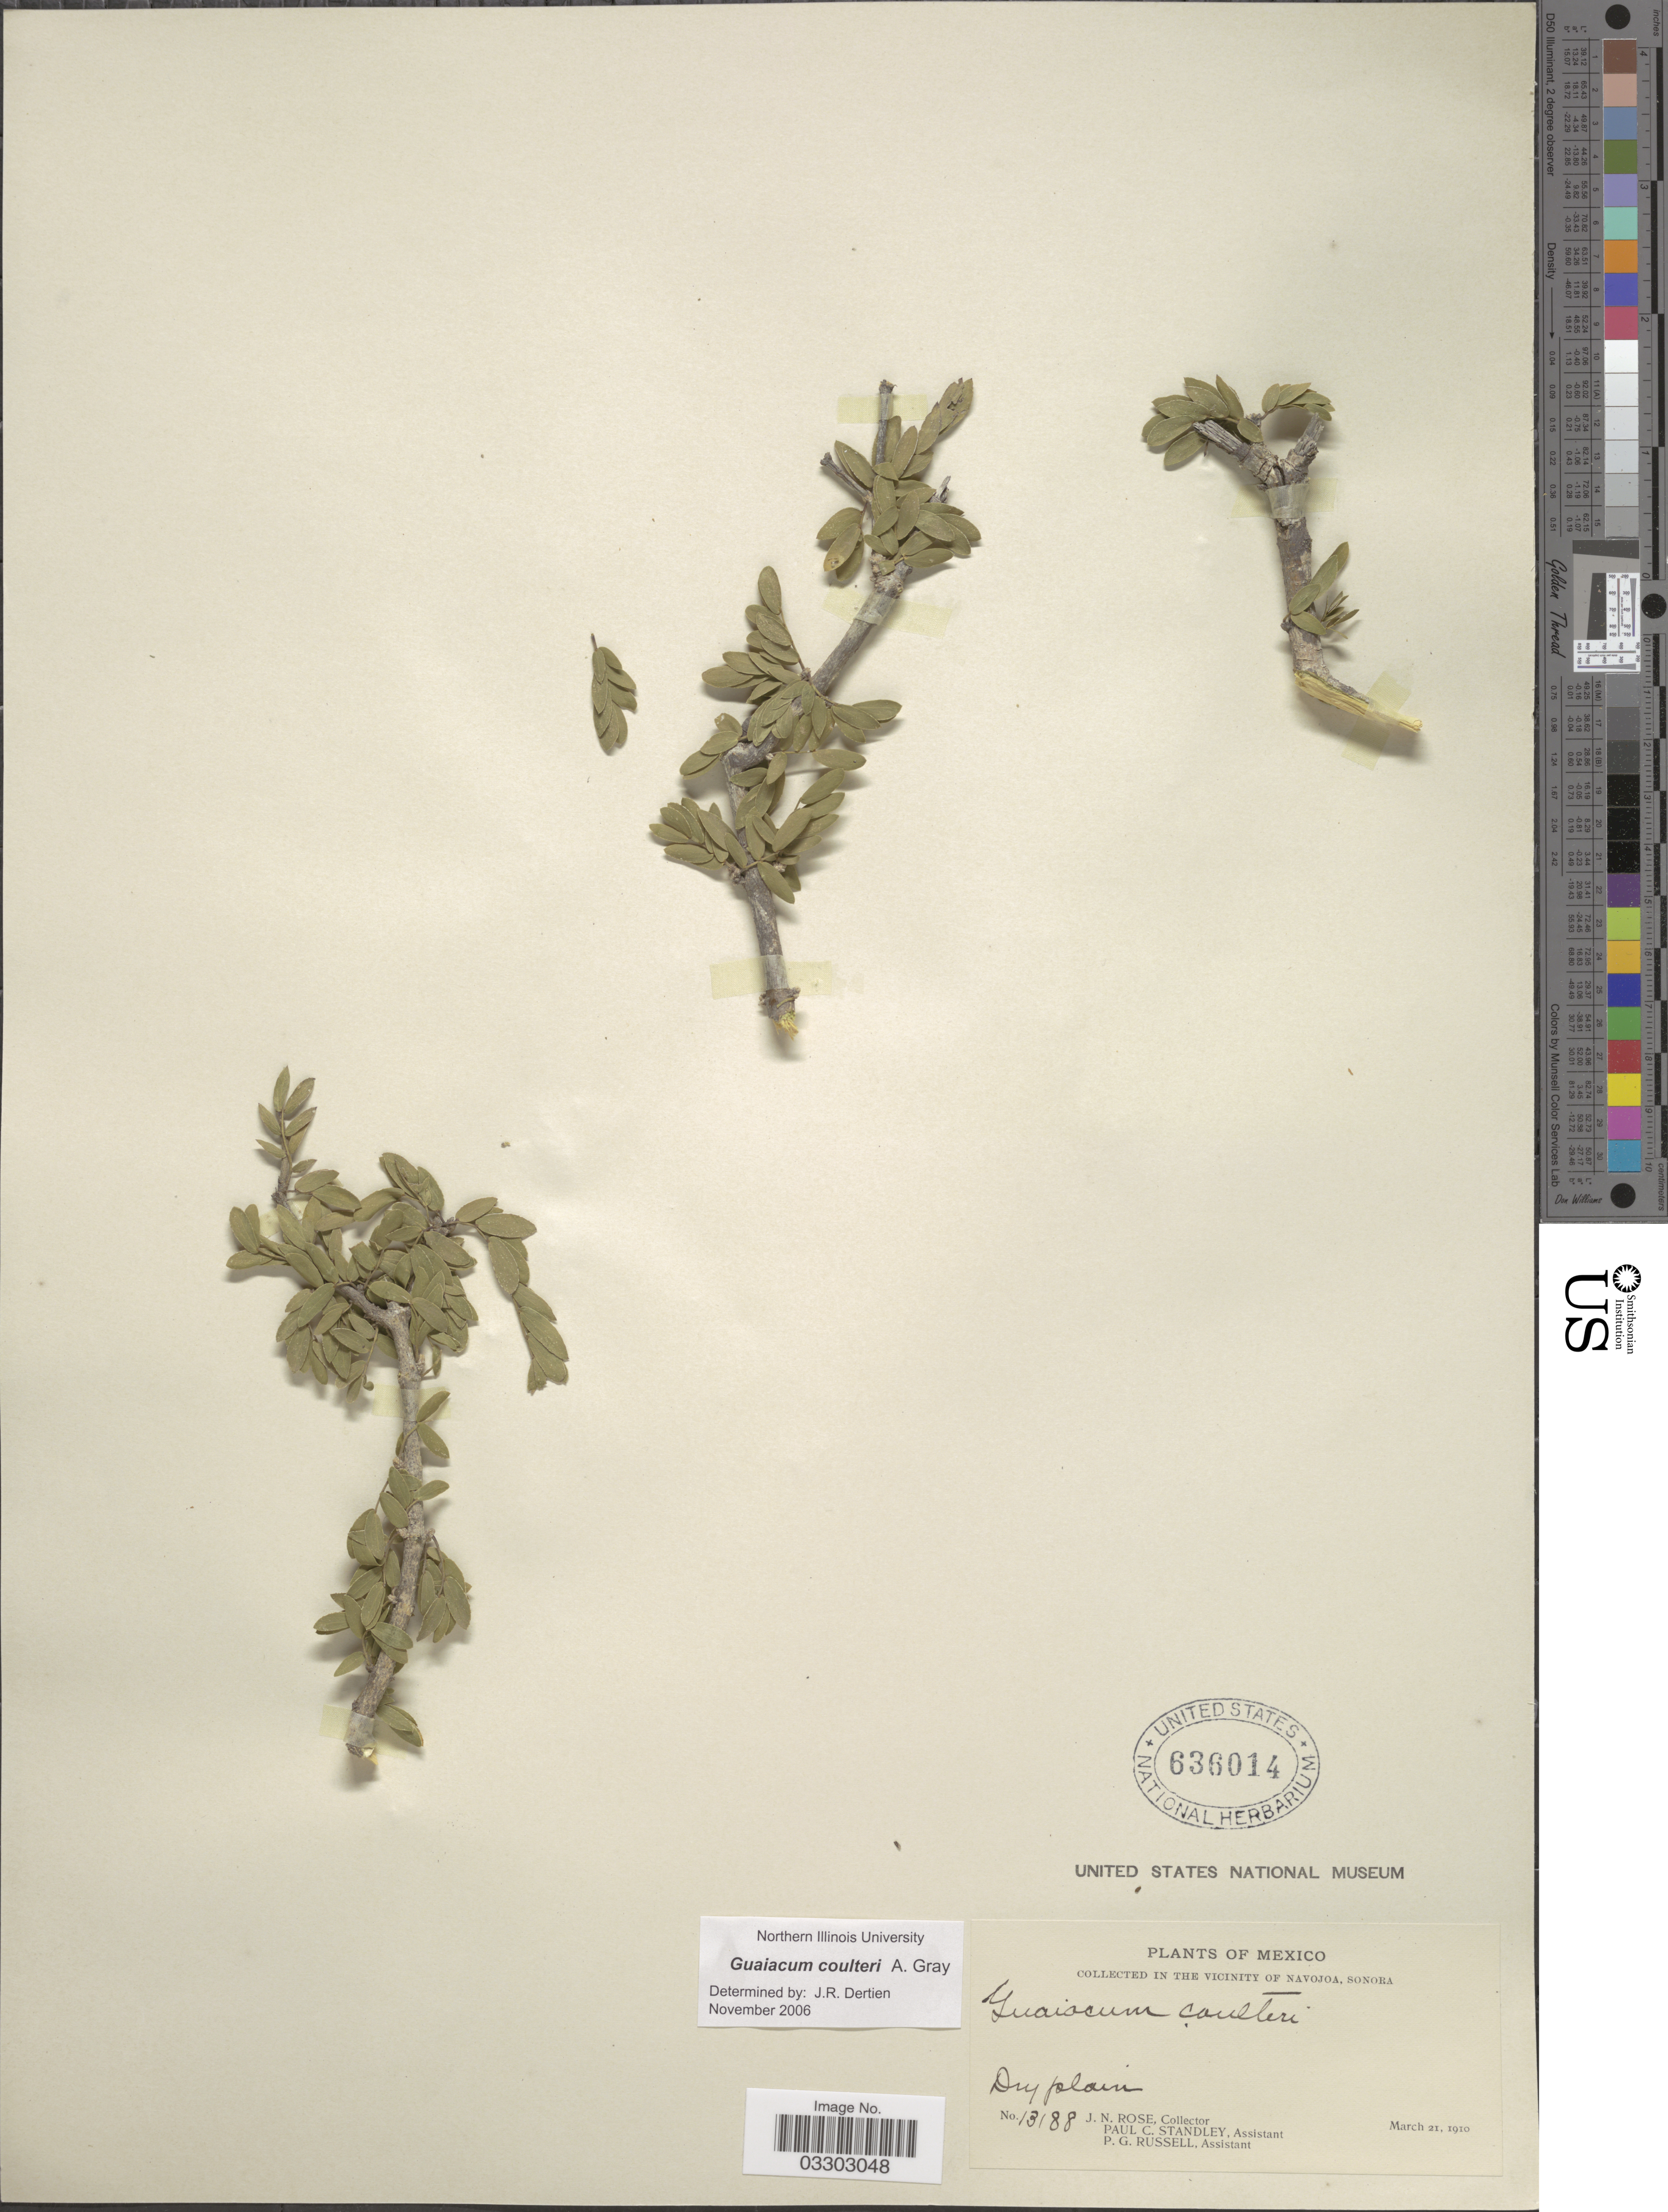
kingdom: Plantae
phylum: Tracheophyta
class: Magnoliopsida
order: Zygophyllales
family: Zygophyllaceae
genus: Guaiacum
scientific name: Guaiacum coulteri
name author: A. Gray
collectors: J. N. Rose, P. C. Standley & P. G. Russell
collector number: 13188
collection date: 1910-03-21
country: Mexico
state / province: Sonora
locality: In the vicinity of Navojoa.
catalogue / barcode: US 636014